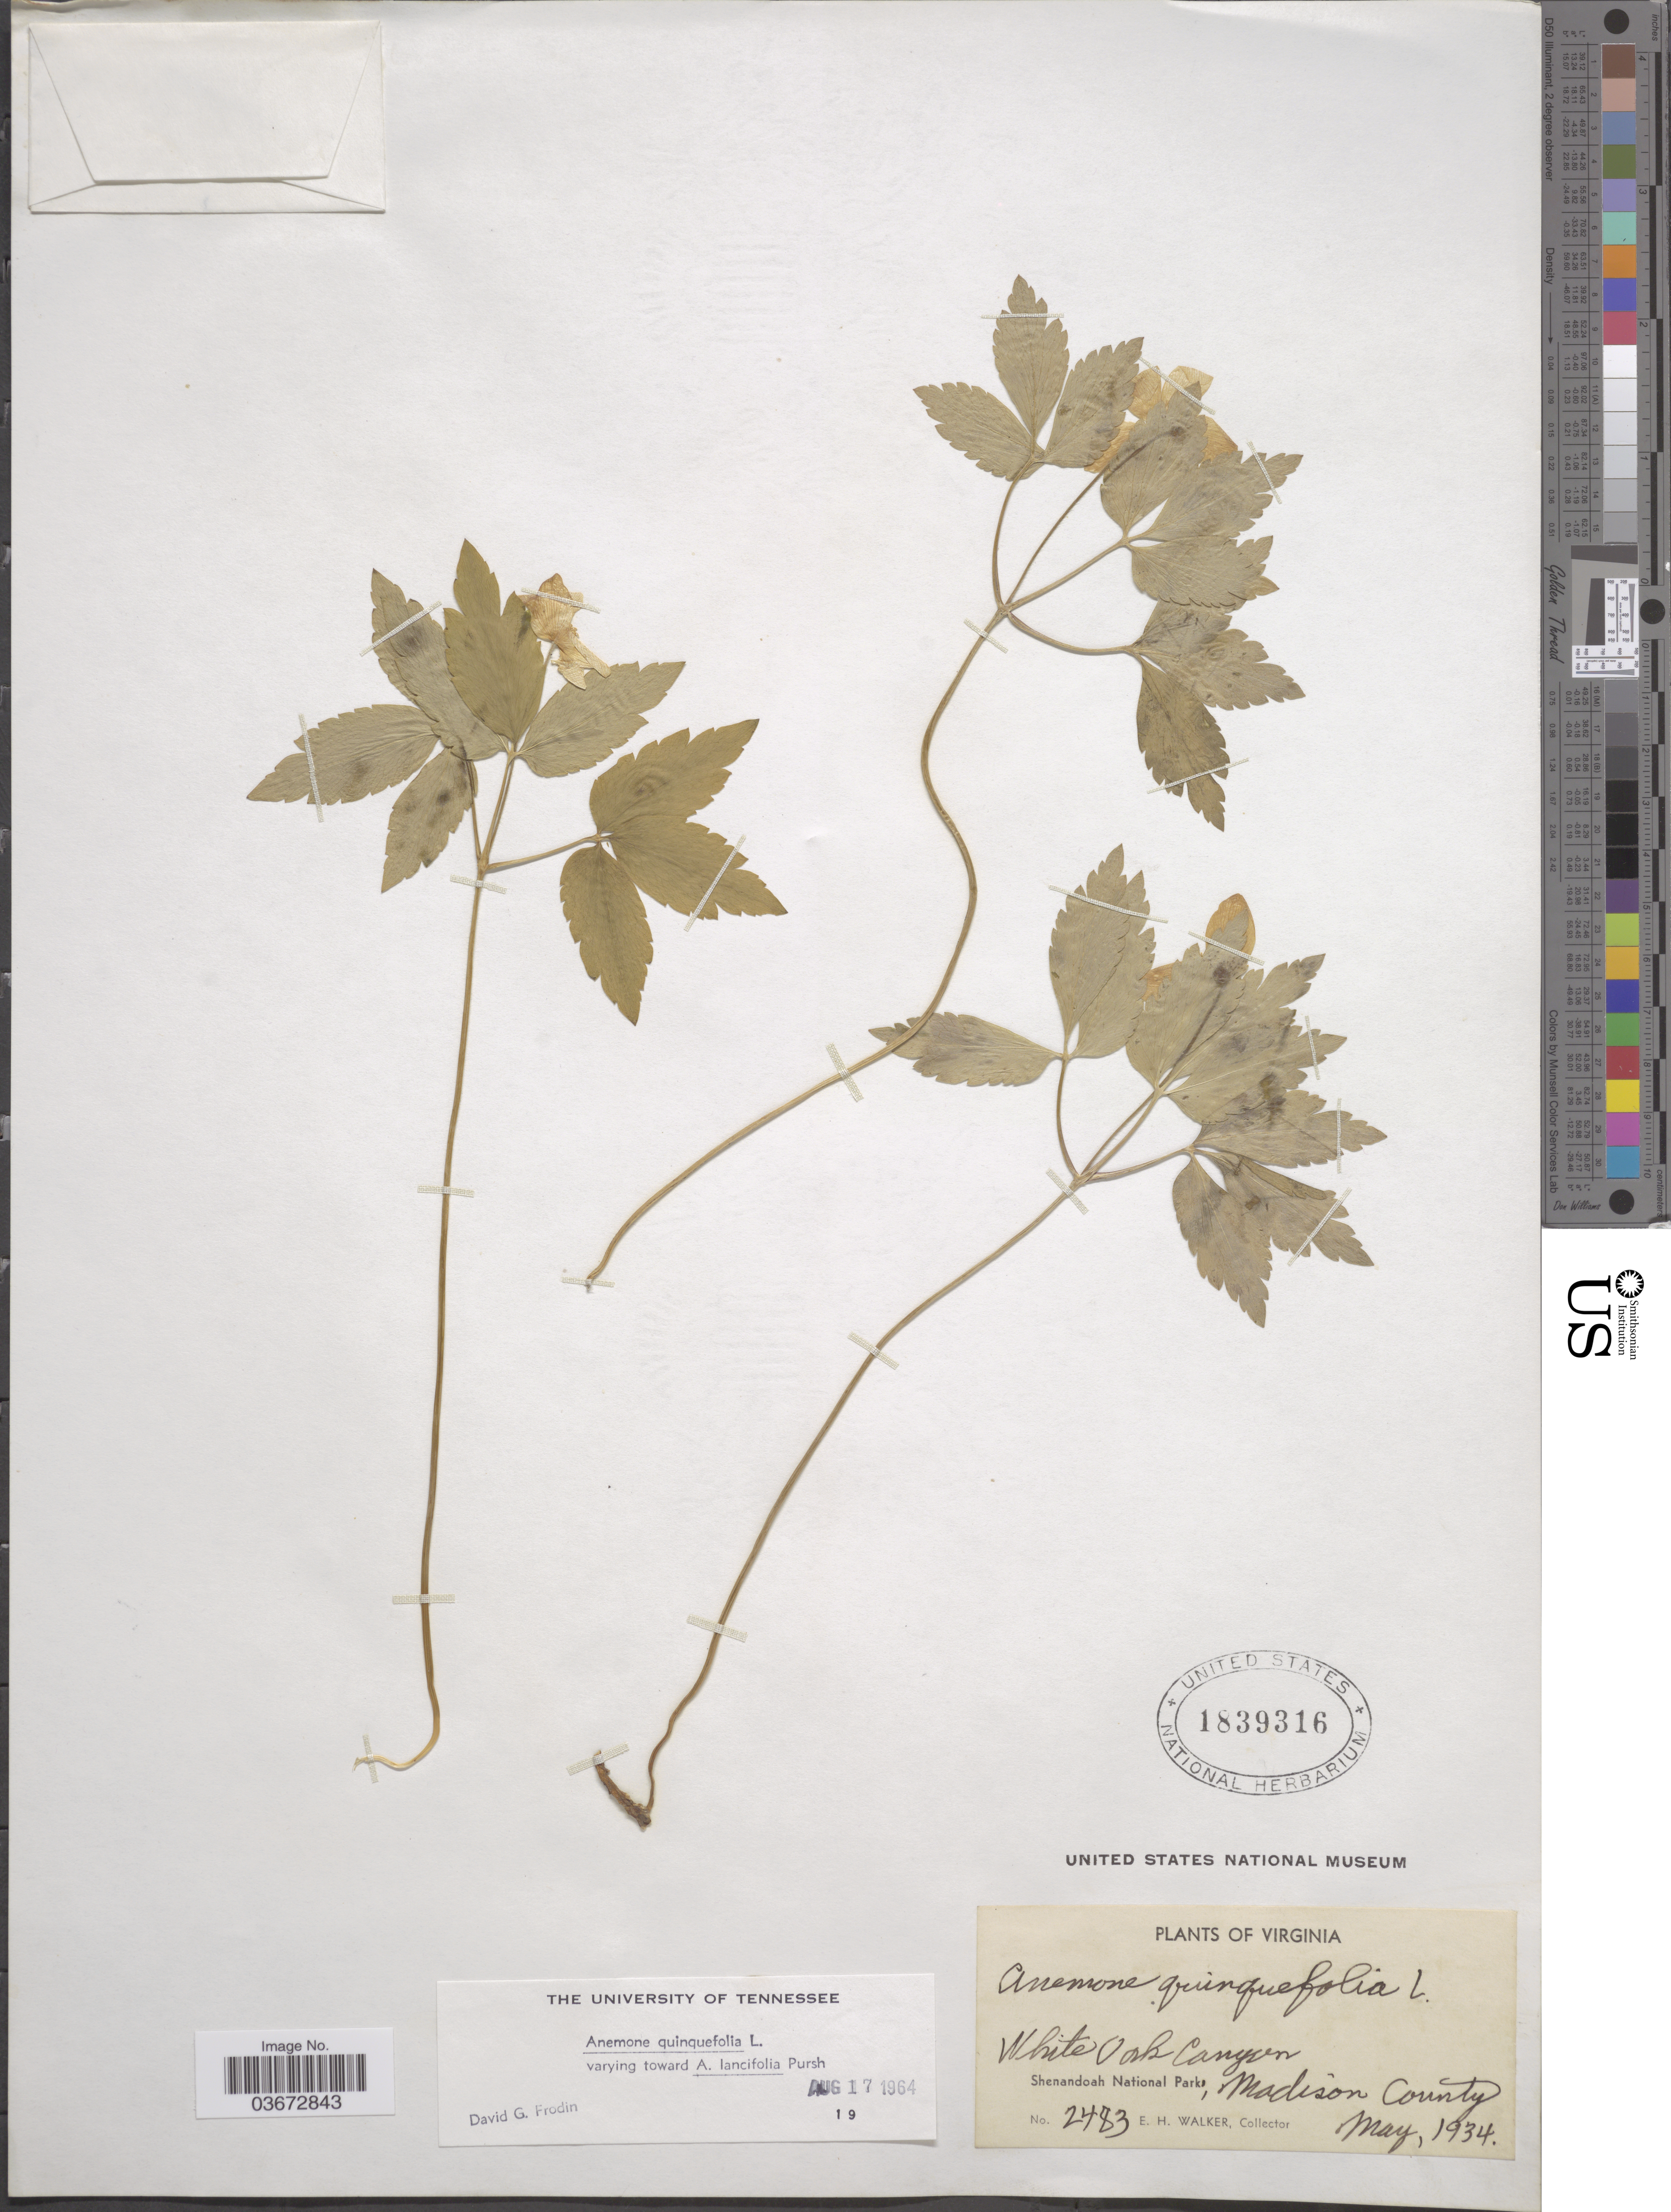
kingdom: Plantae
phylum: Tracheophyta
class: Magnoliopsida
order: Ranunculales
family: Ranunculaceae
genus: Anemone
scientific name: Anemone quinquefolia var. lancifolia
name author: (Pursh) Fosberg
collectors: E. H. Walker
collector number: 2483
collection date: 1934-05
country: United States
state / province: Virginia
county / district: Madison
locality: White Oak Canyon. Shenandoah National Park; Madison County.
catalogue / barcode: US 1839316